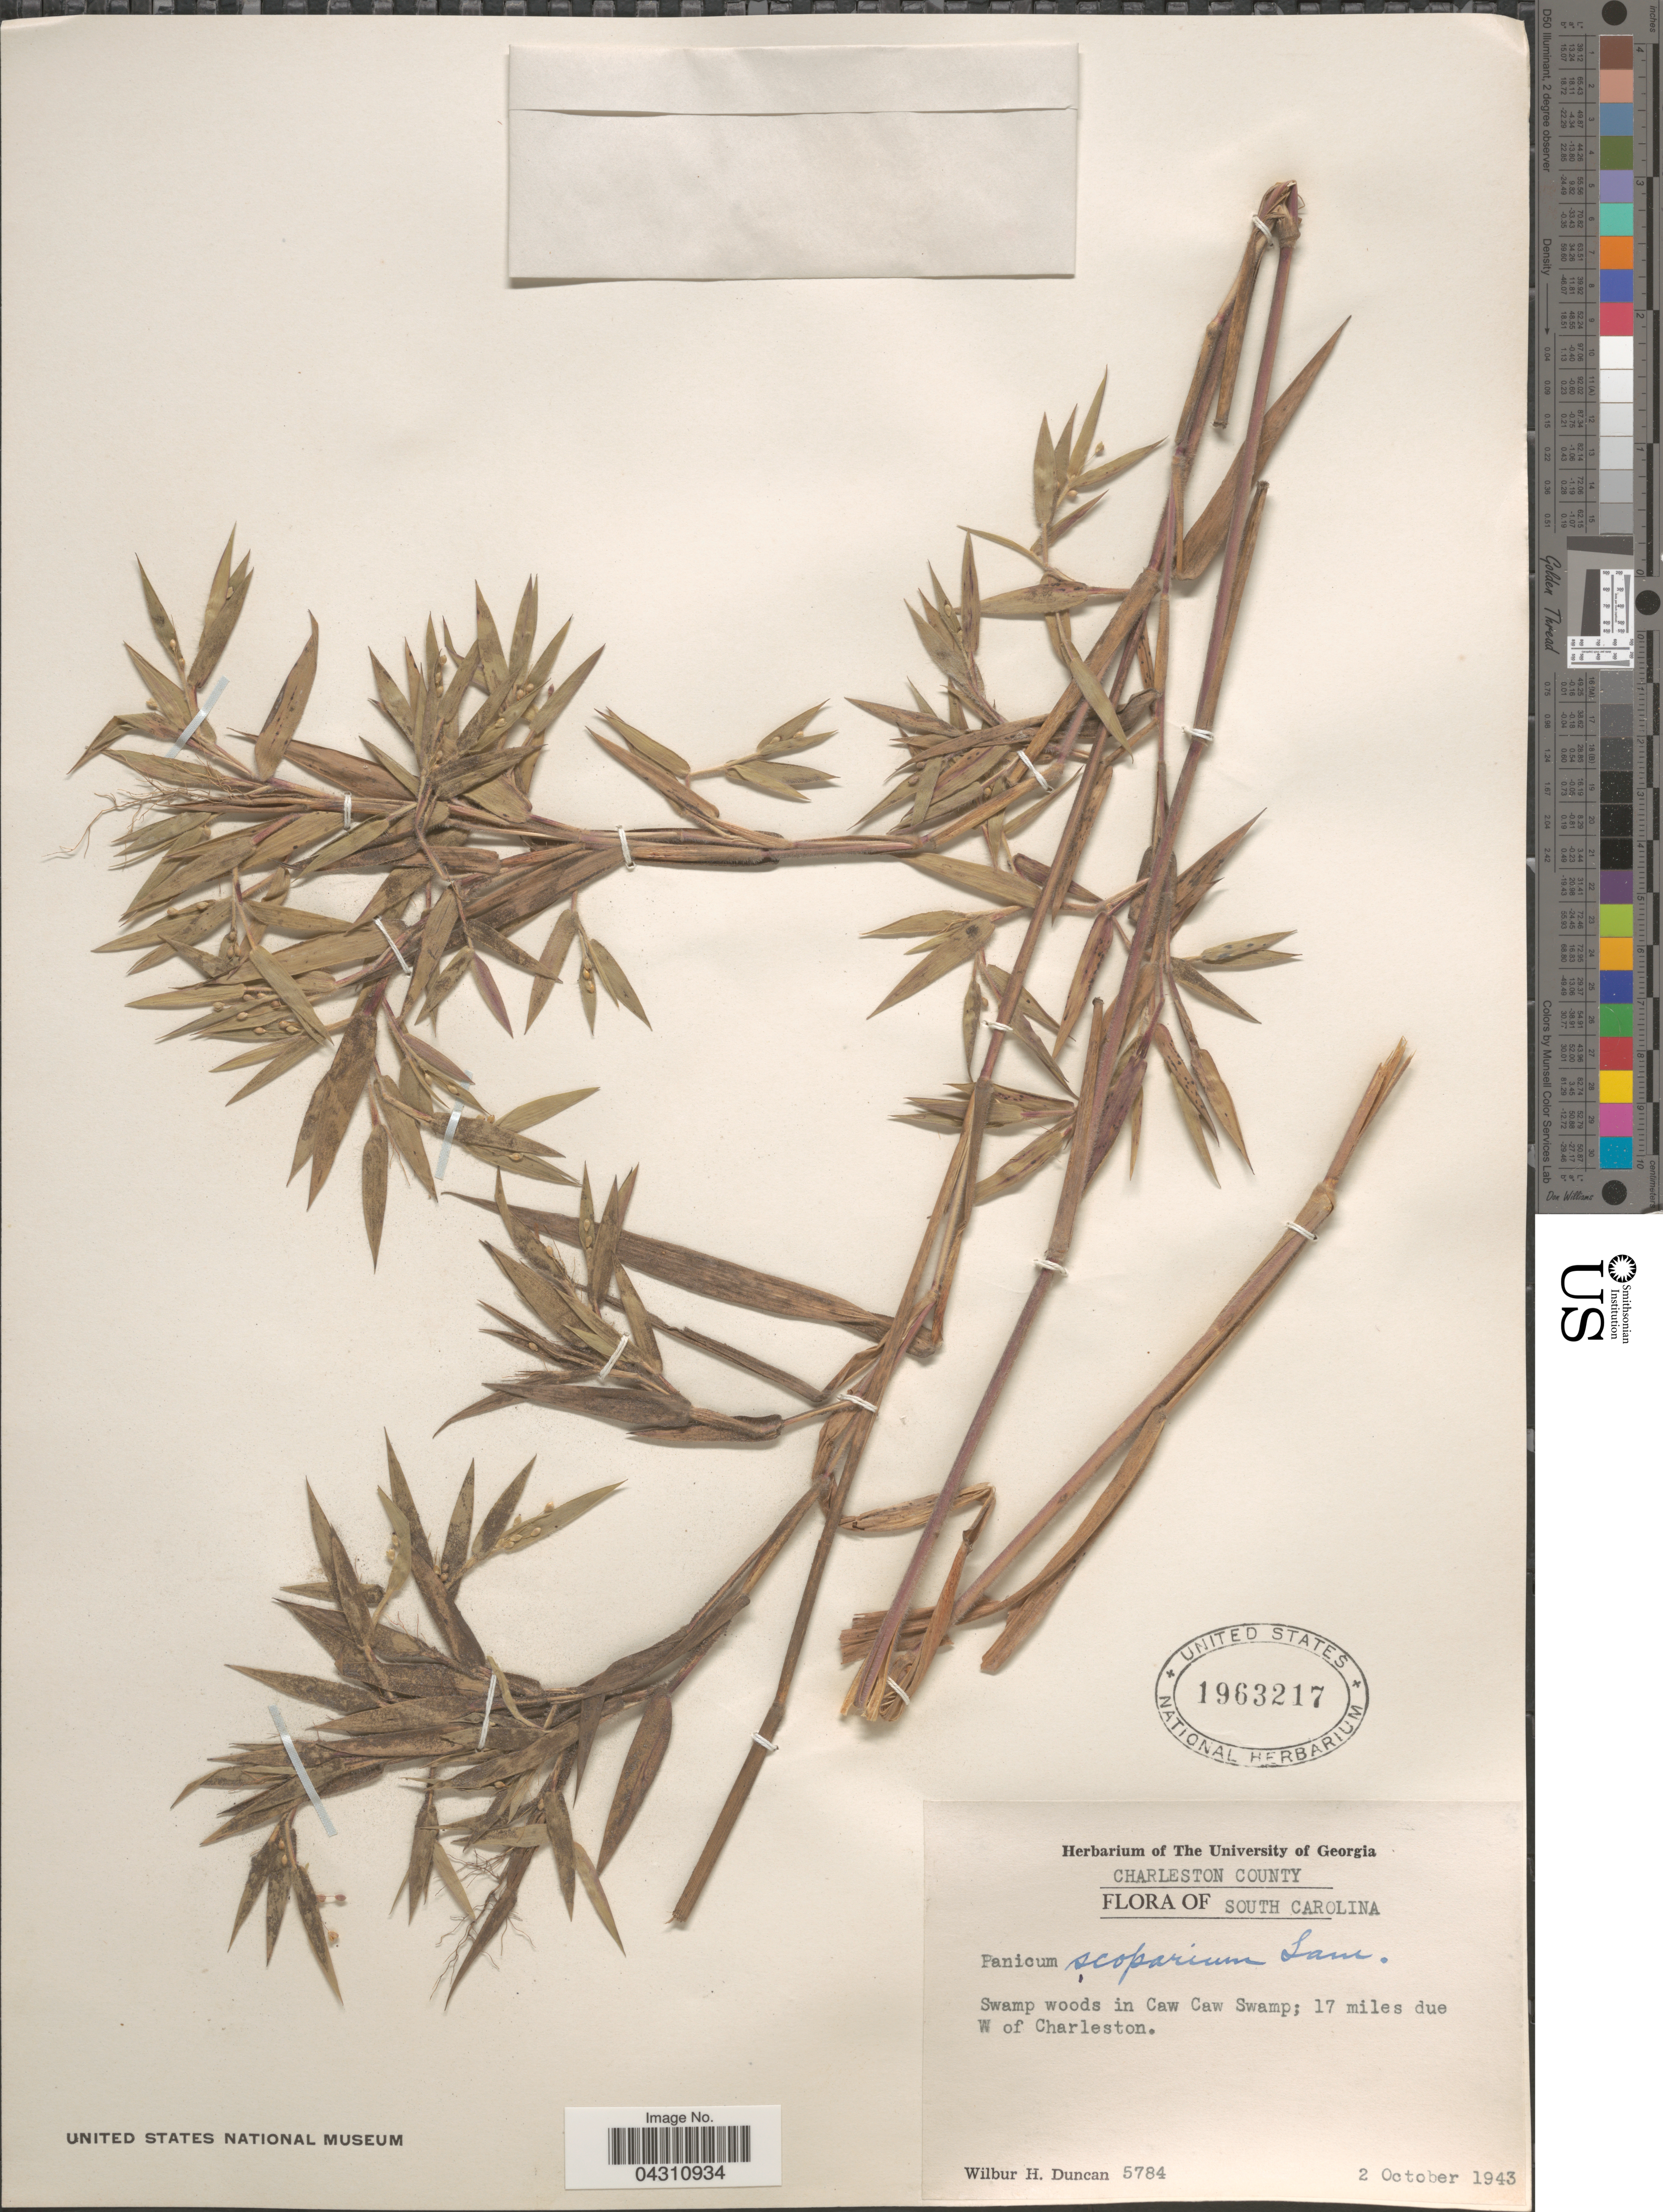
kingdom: Plantae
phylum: Tracheophyta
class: Liliopsida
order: Poales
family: Poaceae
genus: Dichanthelium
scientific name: Dichanthelium scoparium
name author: (Lam.) Gould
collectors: W. H. Duncan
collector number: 5784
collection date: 1943-10-02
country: United States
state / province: South Carolina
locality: Charleston County. Swamp woods in Caw Caw Swamps; 17 miles due W of Charleston.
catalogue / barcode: US 1963217